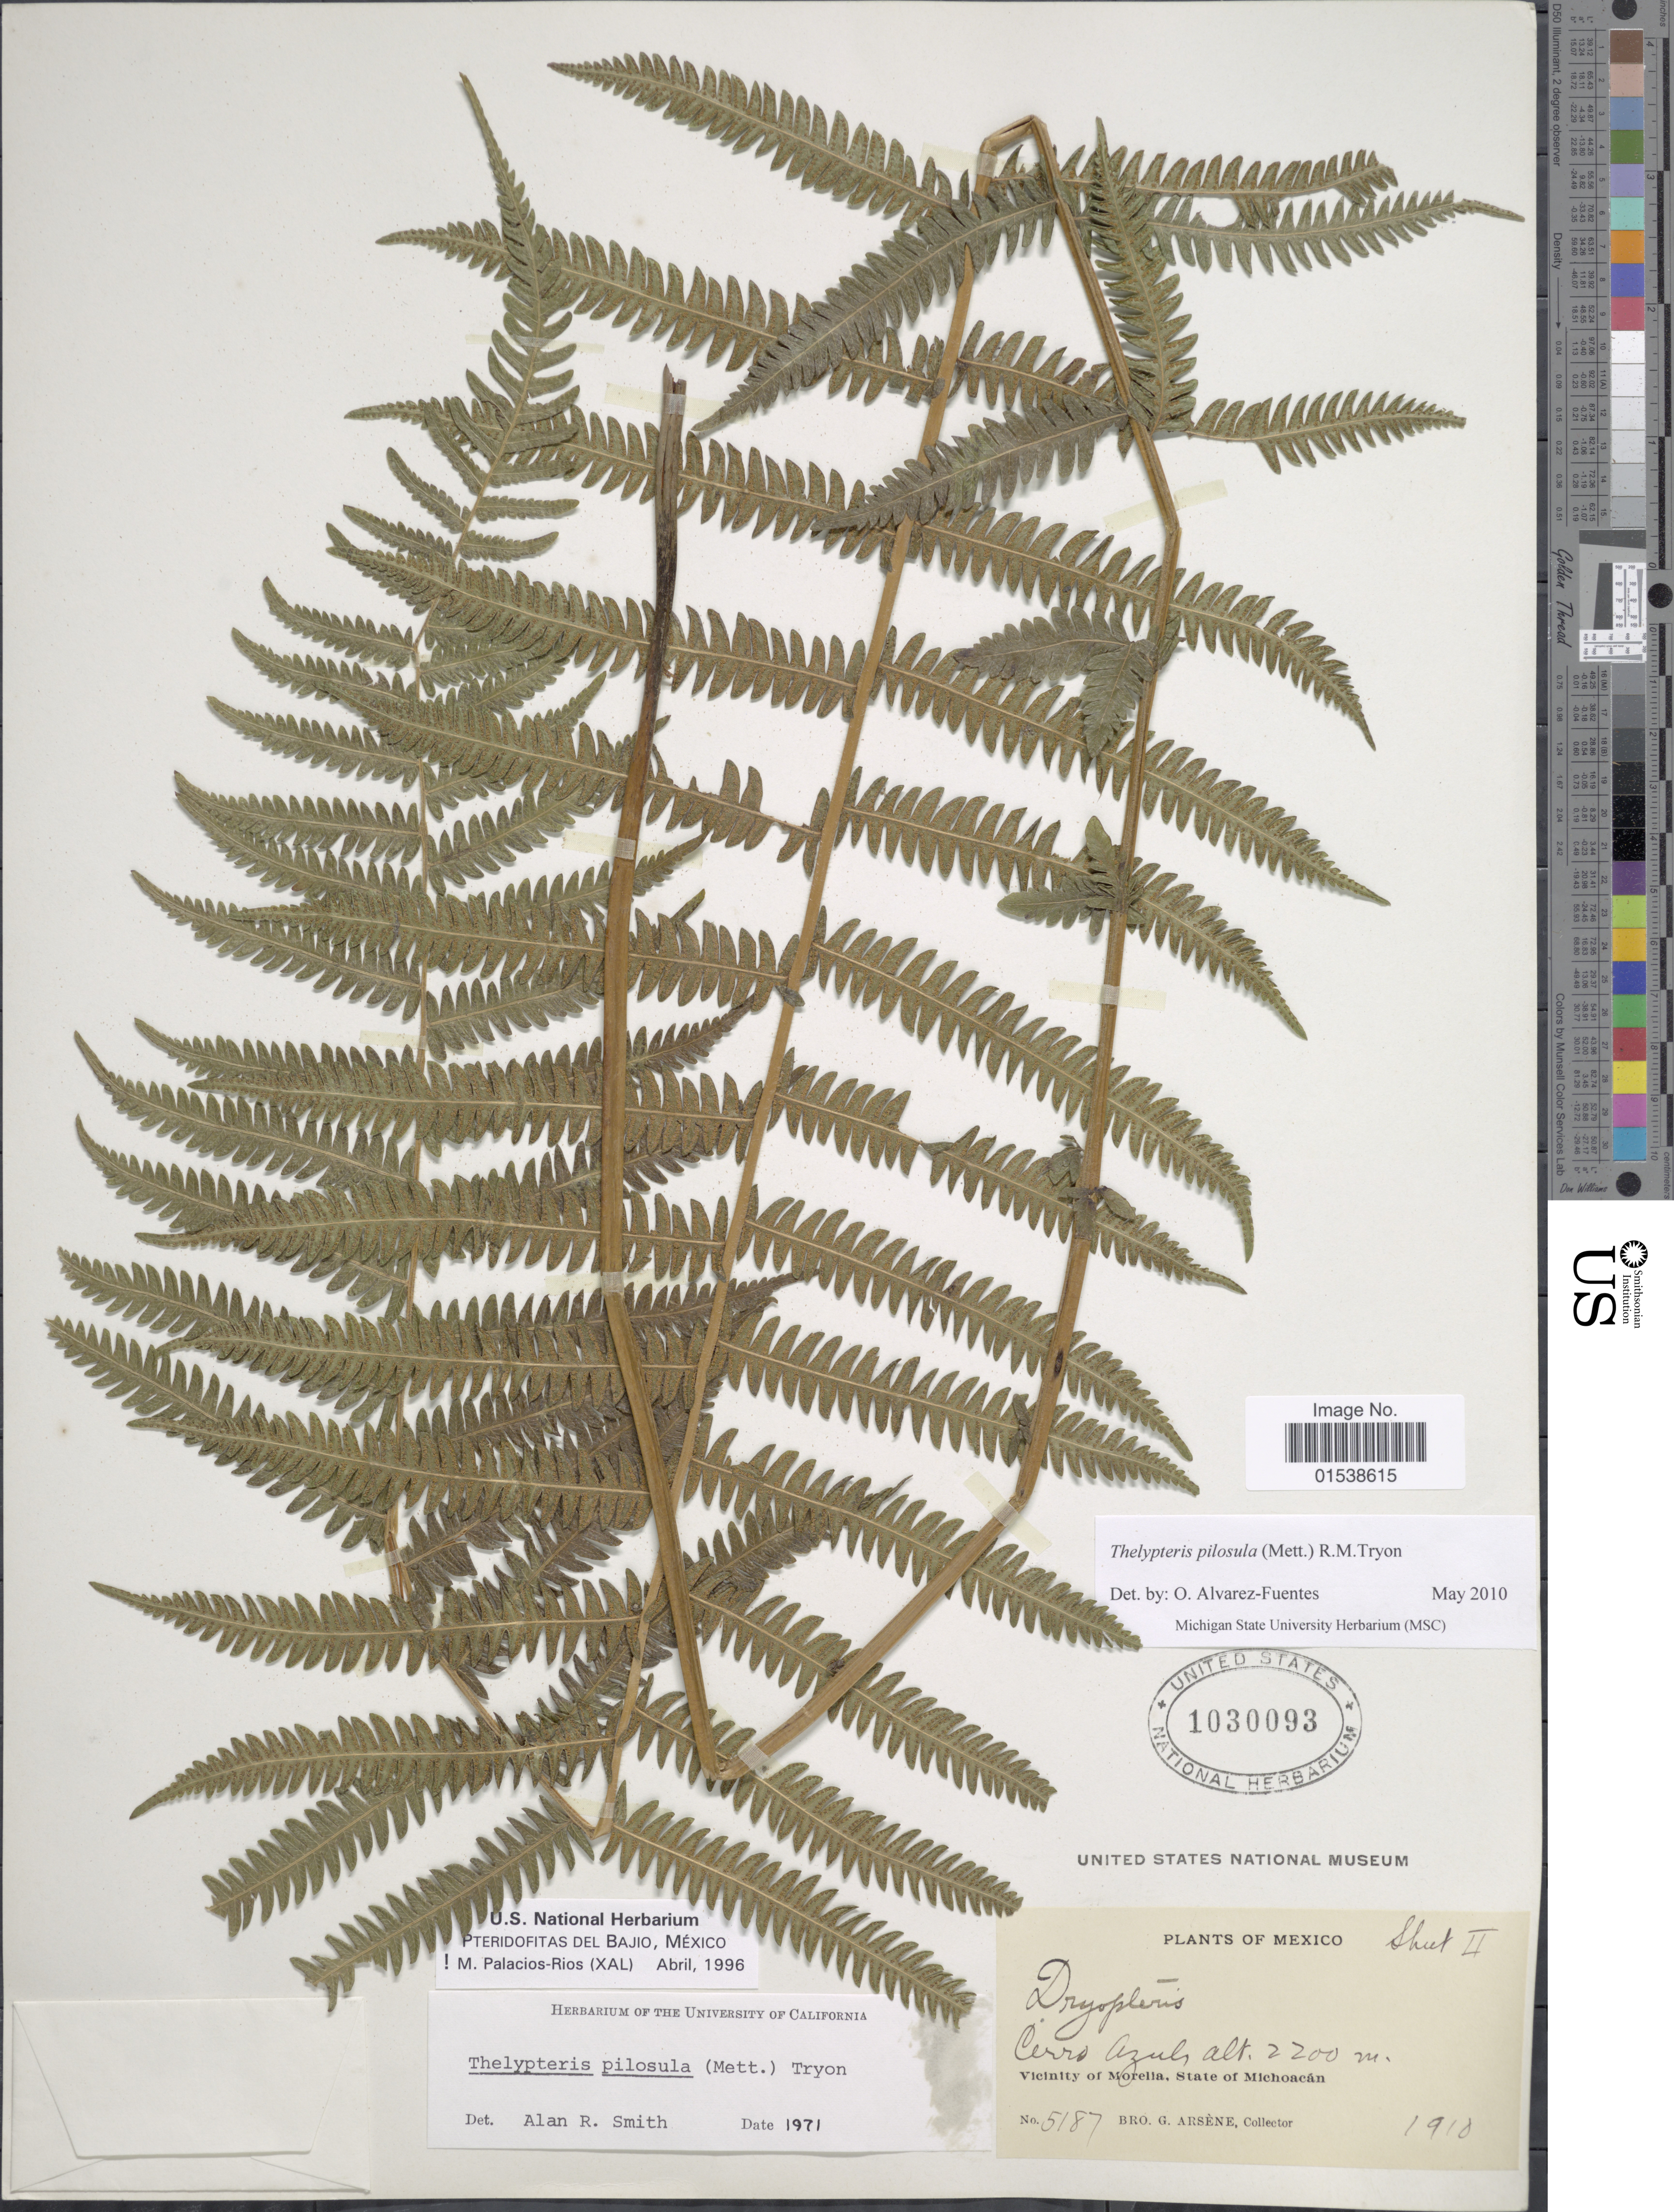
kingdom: Plantae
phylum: Tracheophyta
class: Polypodiopsida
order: Polypodiales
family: Thelypteridaceae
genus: Amauropelta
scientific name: Amauropelta pilosula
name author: (Klotzsch & H. Karst.) Á. Löve & D. Löve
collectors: Bro. G. Arsène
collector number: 5187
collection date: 1910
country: Mexico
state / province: Michoacán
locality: Cerro Azul, Vicinity of Morelia, State of Michoacan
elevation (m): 2200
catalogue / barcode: US 1030093